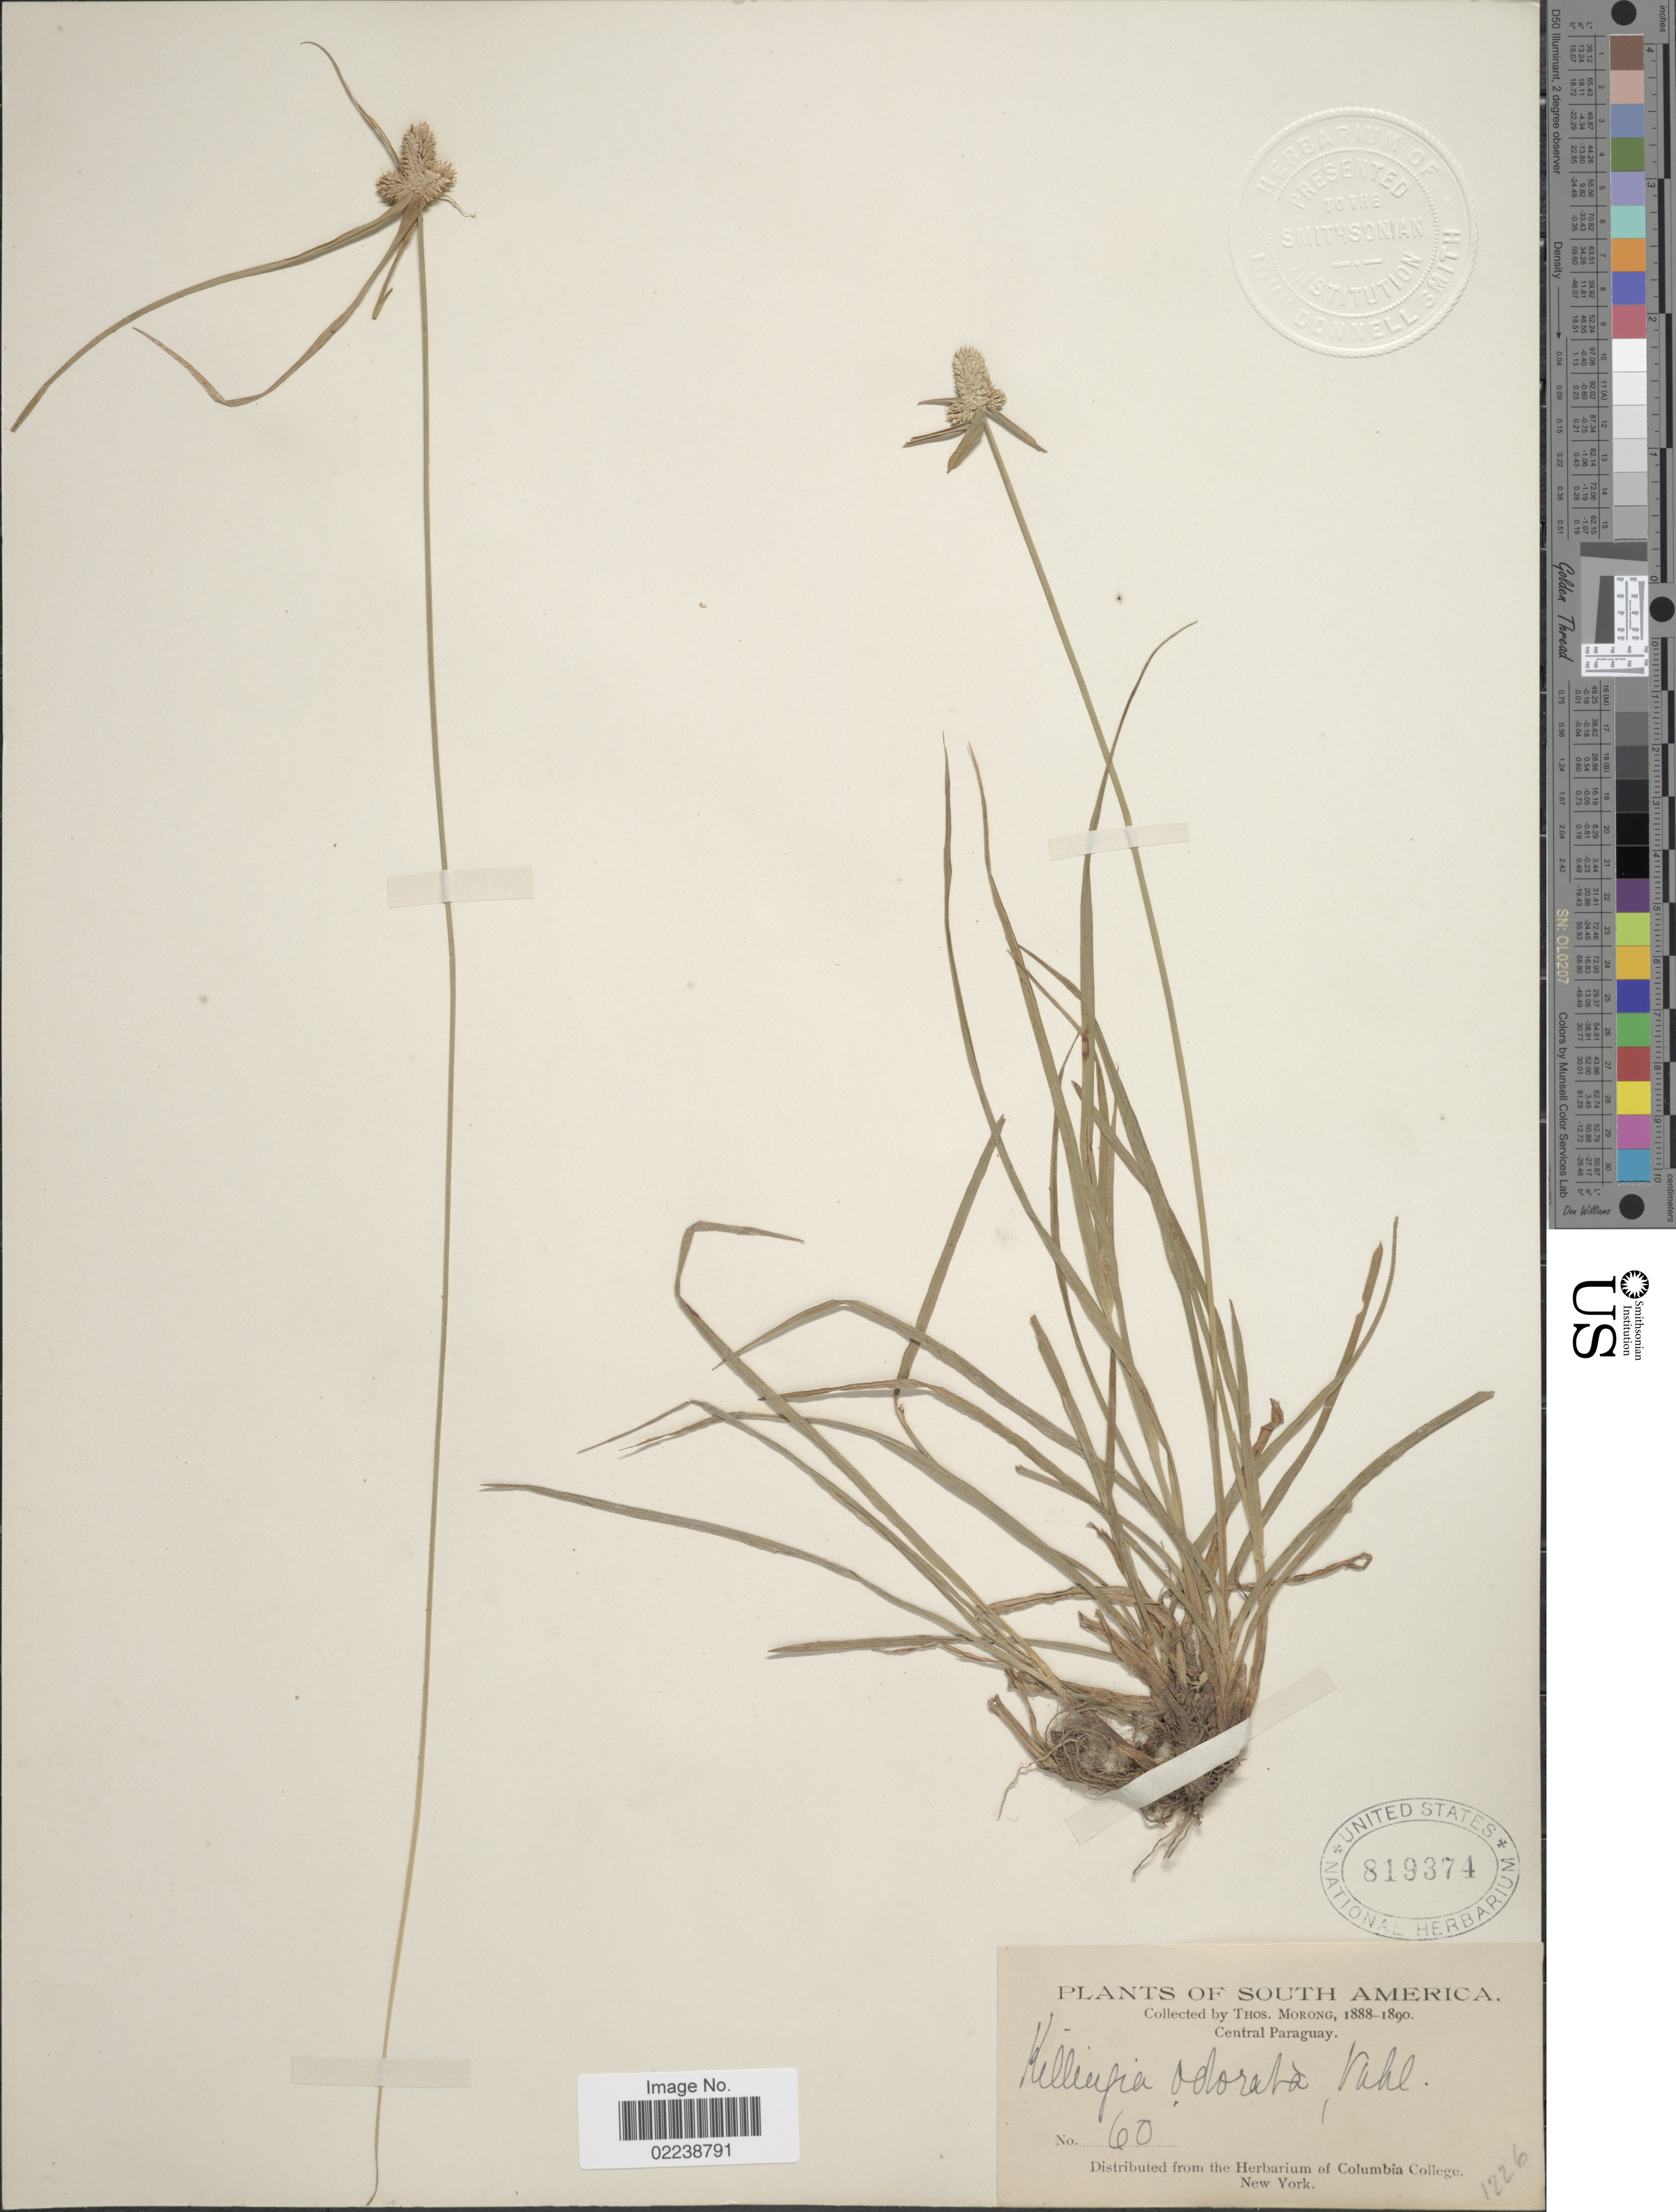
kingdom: Plantae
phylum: Tracheophyta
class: Liliopsida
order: Poales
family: Cyperaceae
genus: Cyperus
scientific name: Cyperus sesquiflorus subsp. sesquiflorus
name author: (Torr.) Mattf. & Kük.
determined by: Strong, M. T., (US), Smithsonian Institution - National Museum of Natural History (UNITED STATES)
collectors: ex herb. T. Morong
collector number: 60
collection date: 1888/1890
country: Paraguay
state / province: Central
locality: Central Paraguay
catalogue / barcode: US 819374